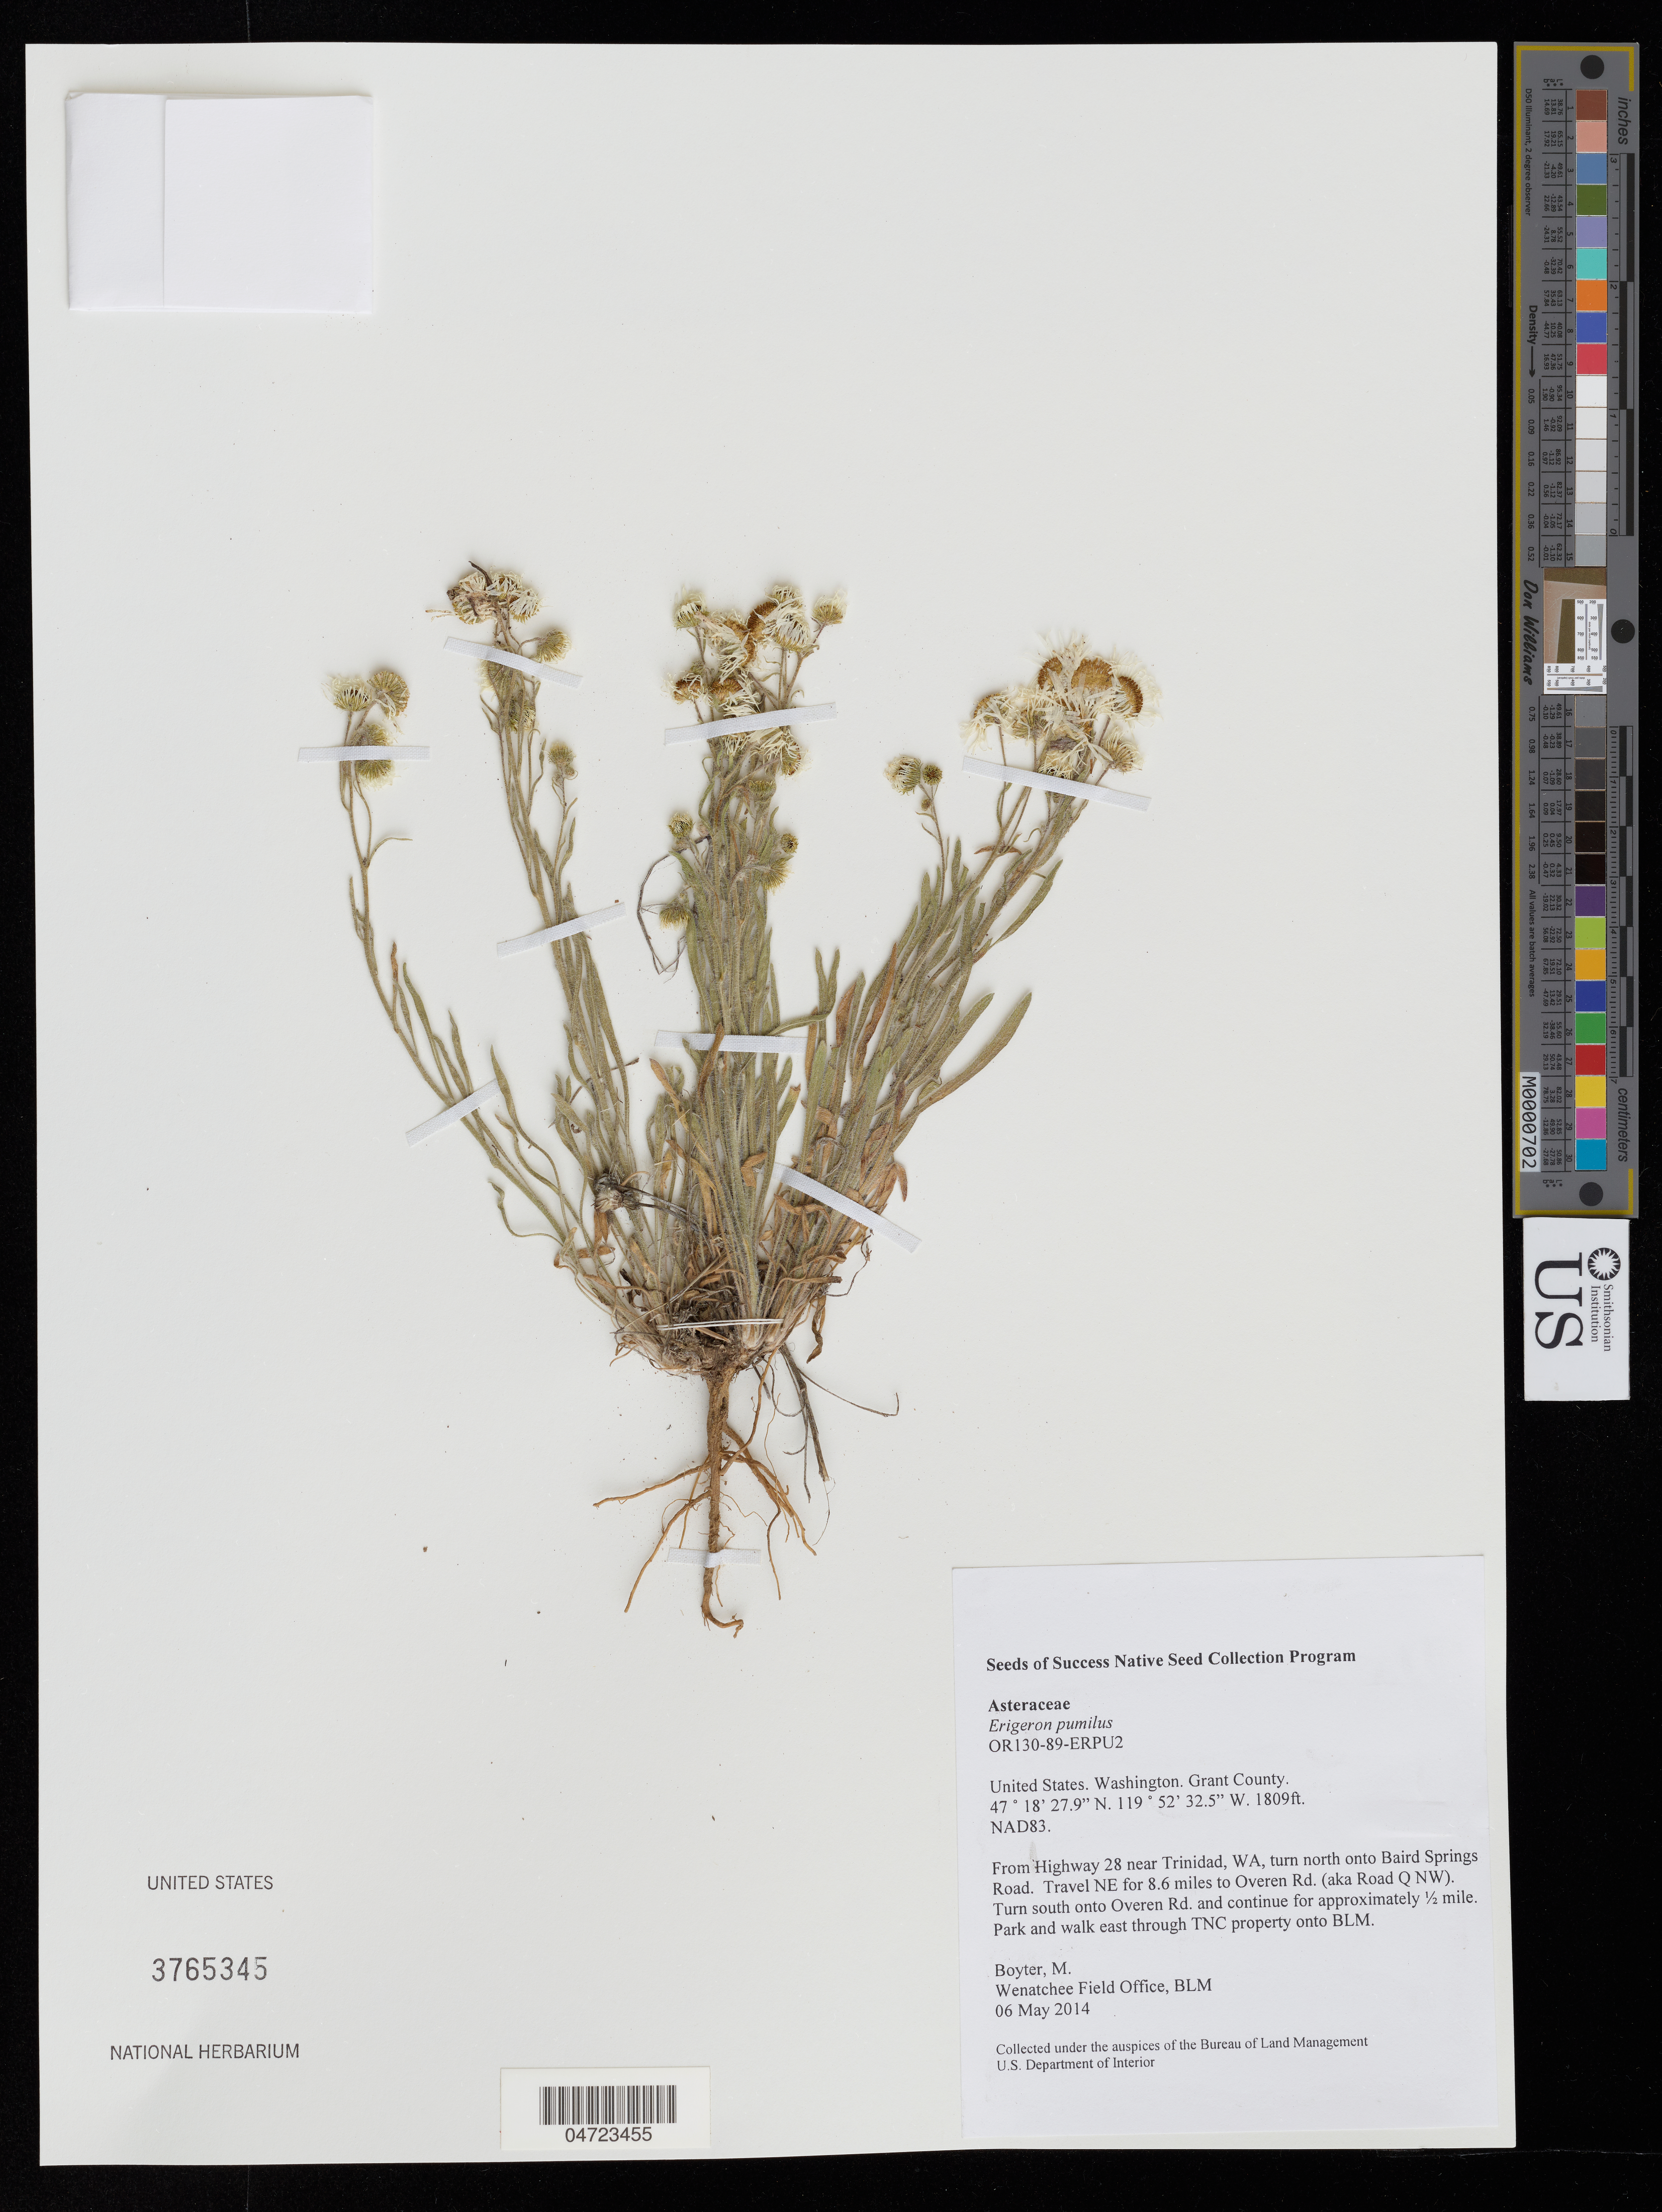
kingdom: Plantae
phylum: Tracheophyta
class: Magnoliopsida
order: Asterales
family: Asteraceae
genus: Erigeron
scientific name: Erigeron pumilus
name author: Nutt.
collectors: M. Boyter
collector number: OR130-89-ERPU2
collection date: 2014-05-06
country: United States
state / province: Washington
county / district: Grant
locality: Grant County. From Highway 28 near Trinidad, WA, turn north onto Baird Springs Road. Travel NE for 8.6 miles to Overen Rd. (aka Road Q NW). Turn south onto Overen Rd. and continue for approximately ½ mile. Park and walk east through TNC property onto BLM.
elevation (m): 551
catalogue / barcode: US 3765345